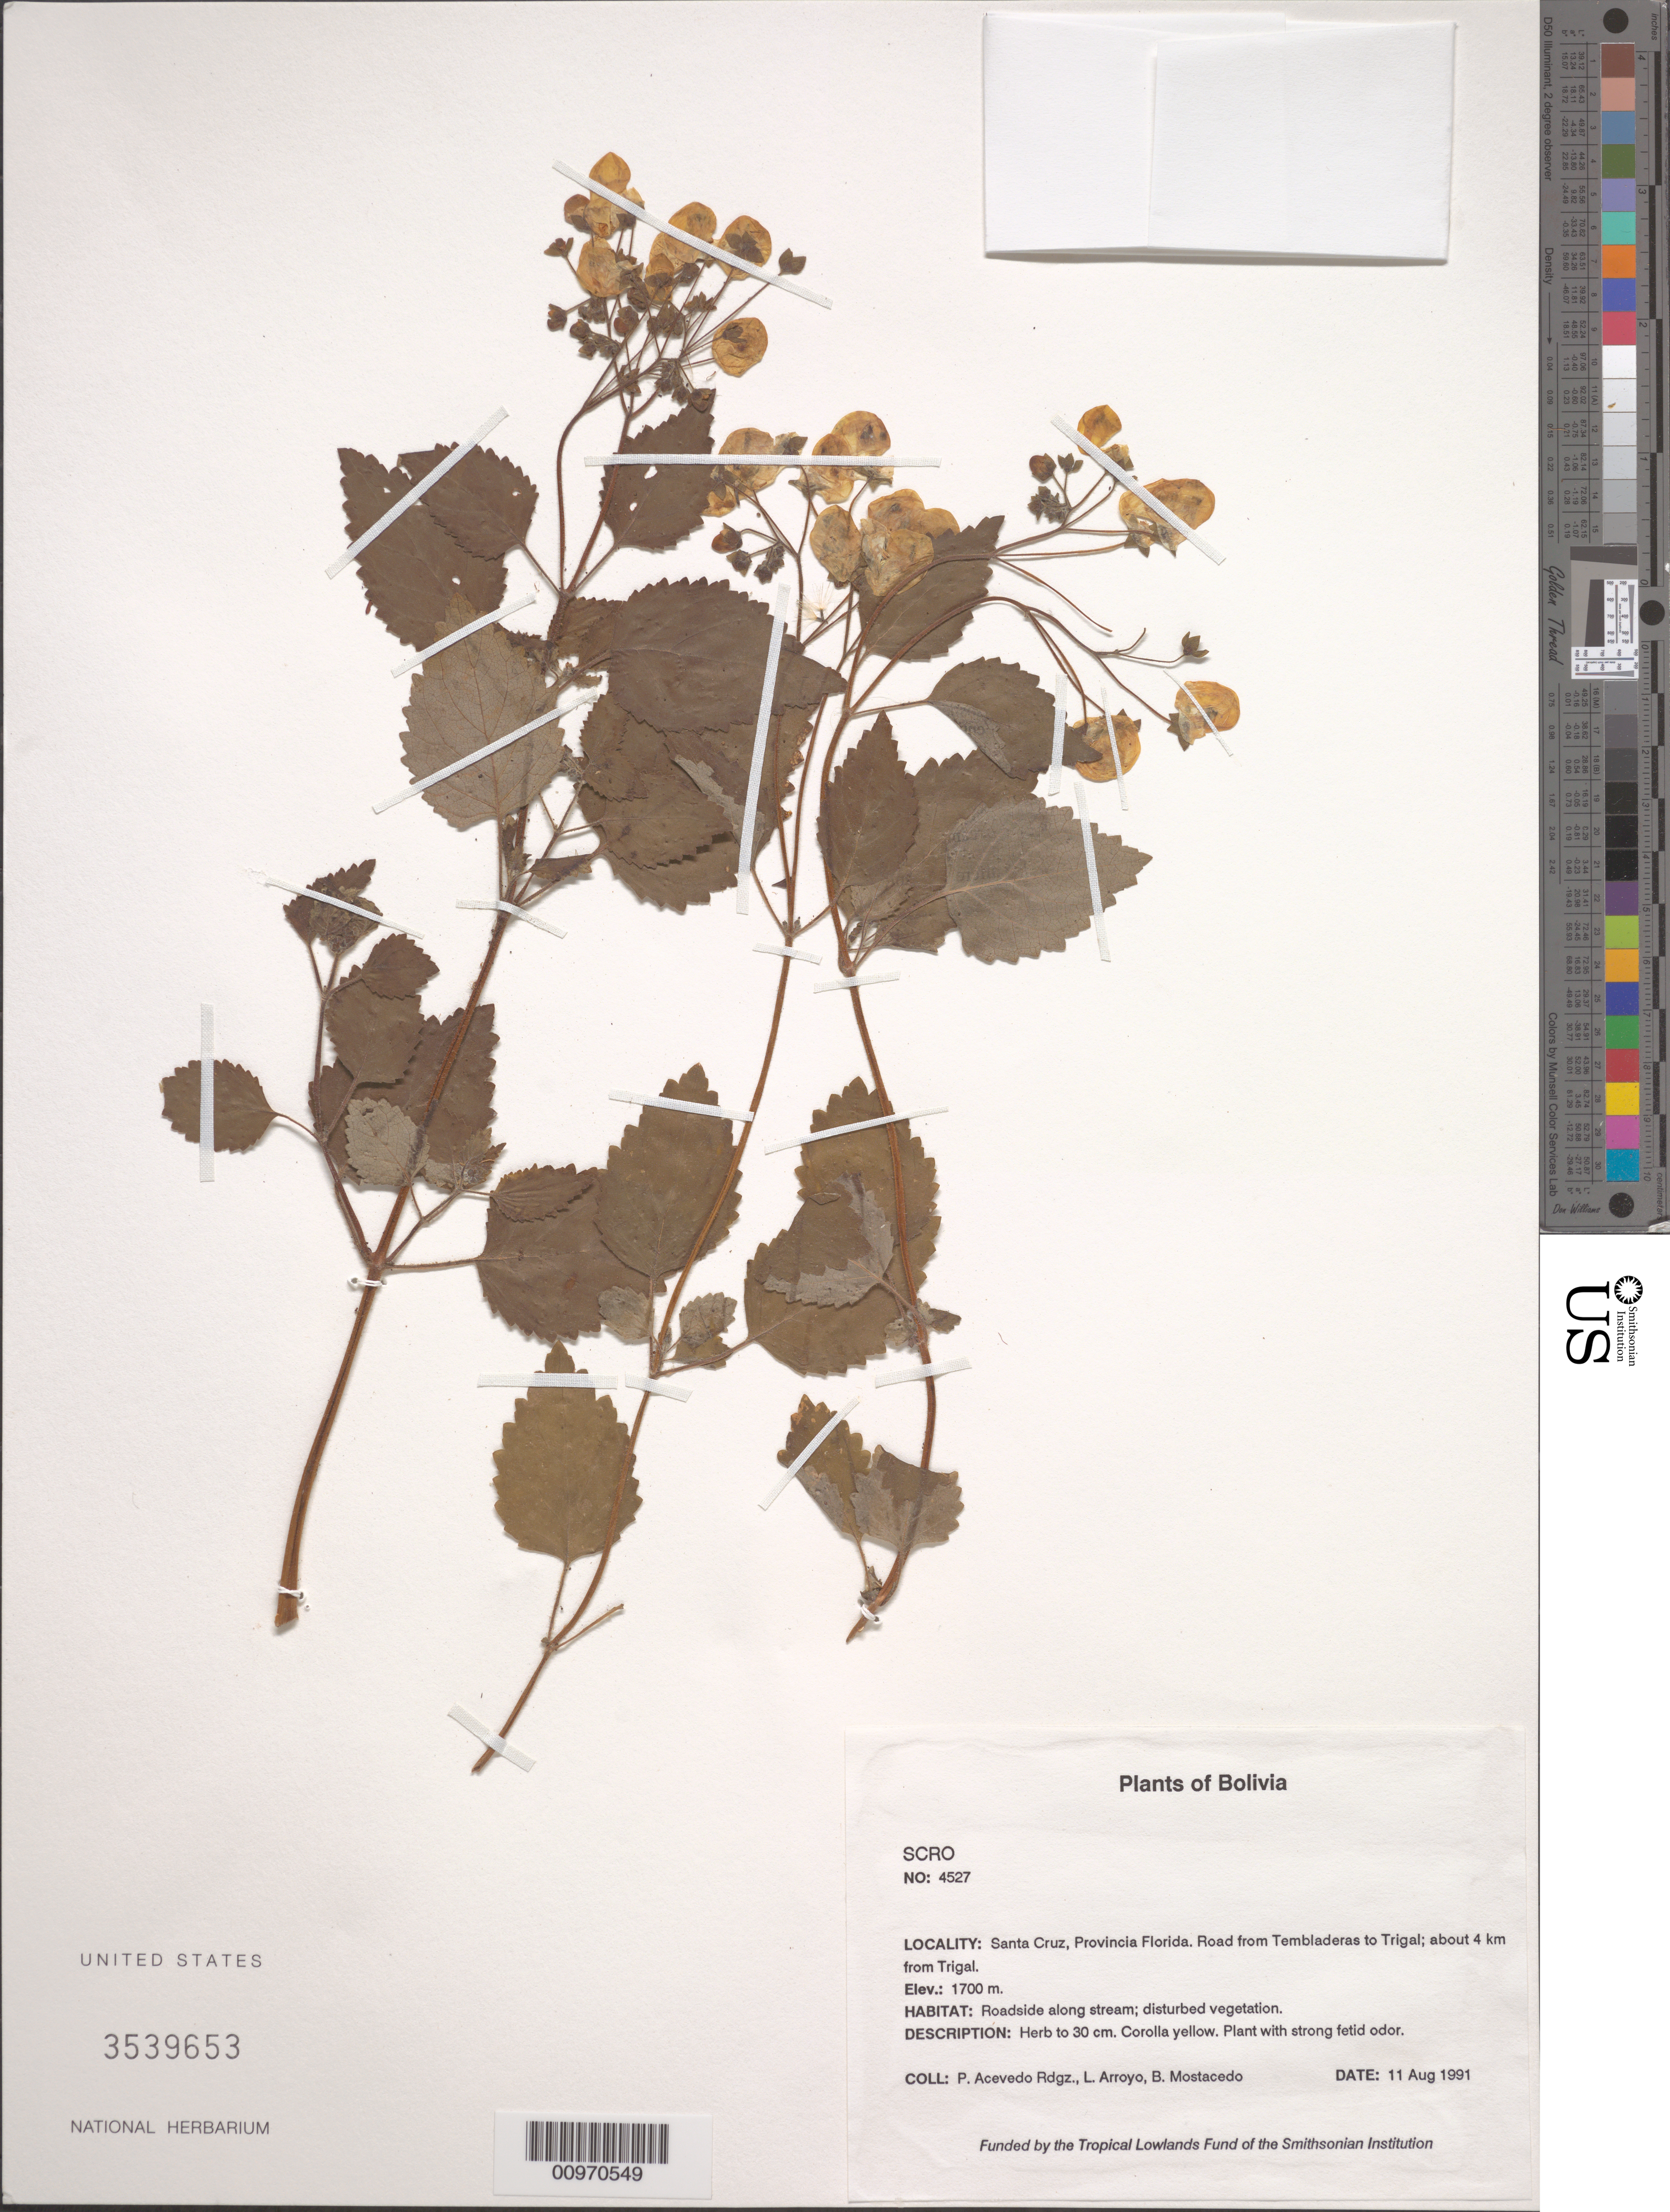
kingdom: Plantae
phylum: Tracheophyta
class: Magnoliopsida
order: Lamiales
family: Scrophulariaceae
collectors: P. Acevedo-Rodr., L. Arroyo & B. Mostacedo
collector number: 4527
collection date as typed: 11 Aug 1991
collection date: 1991-08-11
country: Bolivia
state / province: Santa Cruz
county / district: Florida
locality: Depart. Santa Cruz, Provincia Florida. Road from Tembladeras to Trigal; about 4 km from Trigal.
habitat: Roadside along stream; disturbed vegetation.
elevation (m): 1700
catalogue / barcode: US 3539653